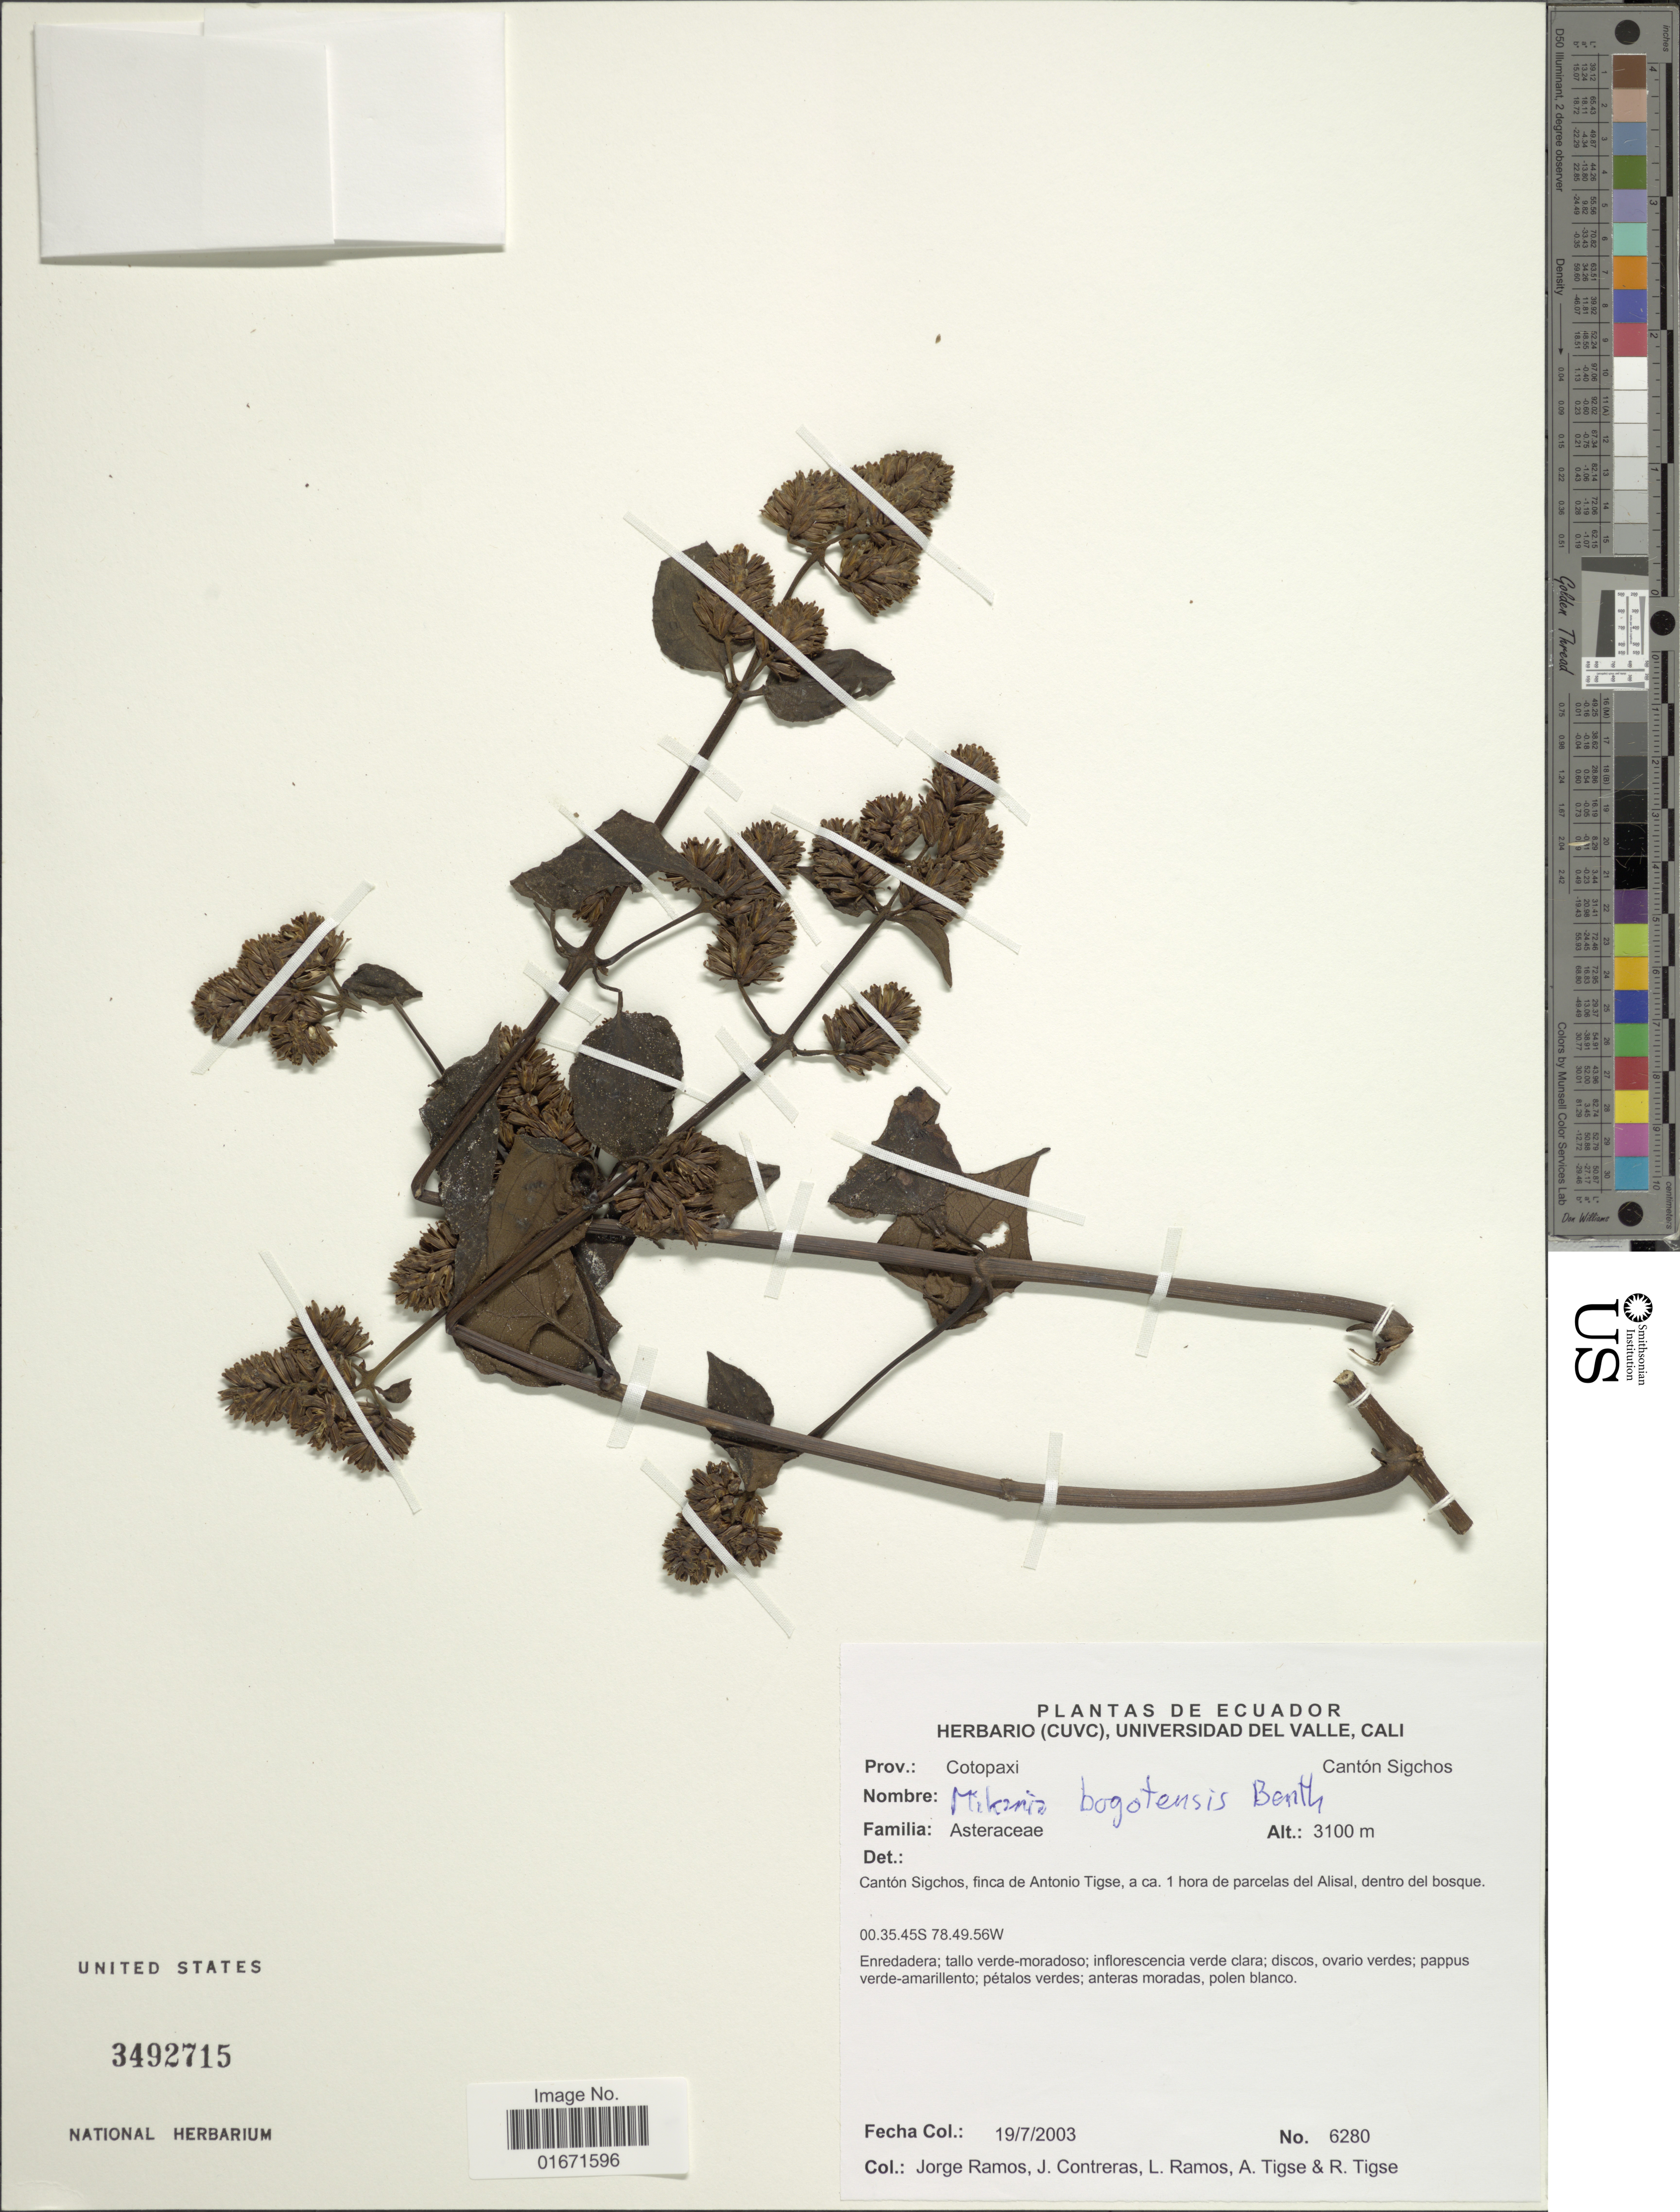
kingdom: Plantae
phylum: Tracheophyta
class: Magnoliopsida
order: Asterales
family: Asteraceae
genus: Mikania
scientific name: Mikania bogotensis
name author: Benth.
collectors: J. Ramos, J. Contreras, L. Ramos, A. Tigse & R. Tigse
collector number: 6280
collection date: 2003-07-19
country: Ecuador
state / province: Cotopaxi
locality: Prov.: Cotopaxi. Cantón Sigchos. Cantón Sigchos, finca de Antonio Tigse, a ca. 1 hora de parcelas del Alisal, dentro del bosque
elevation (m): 3100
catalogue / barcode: US 3492715